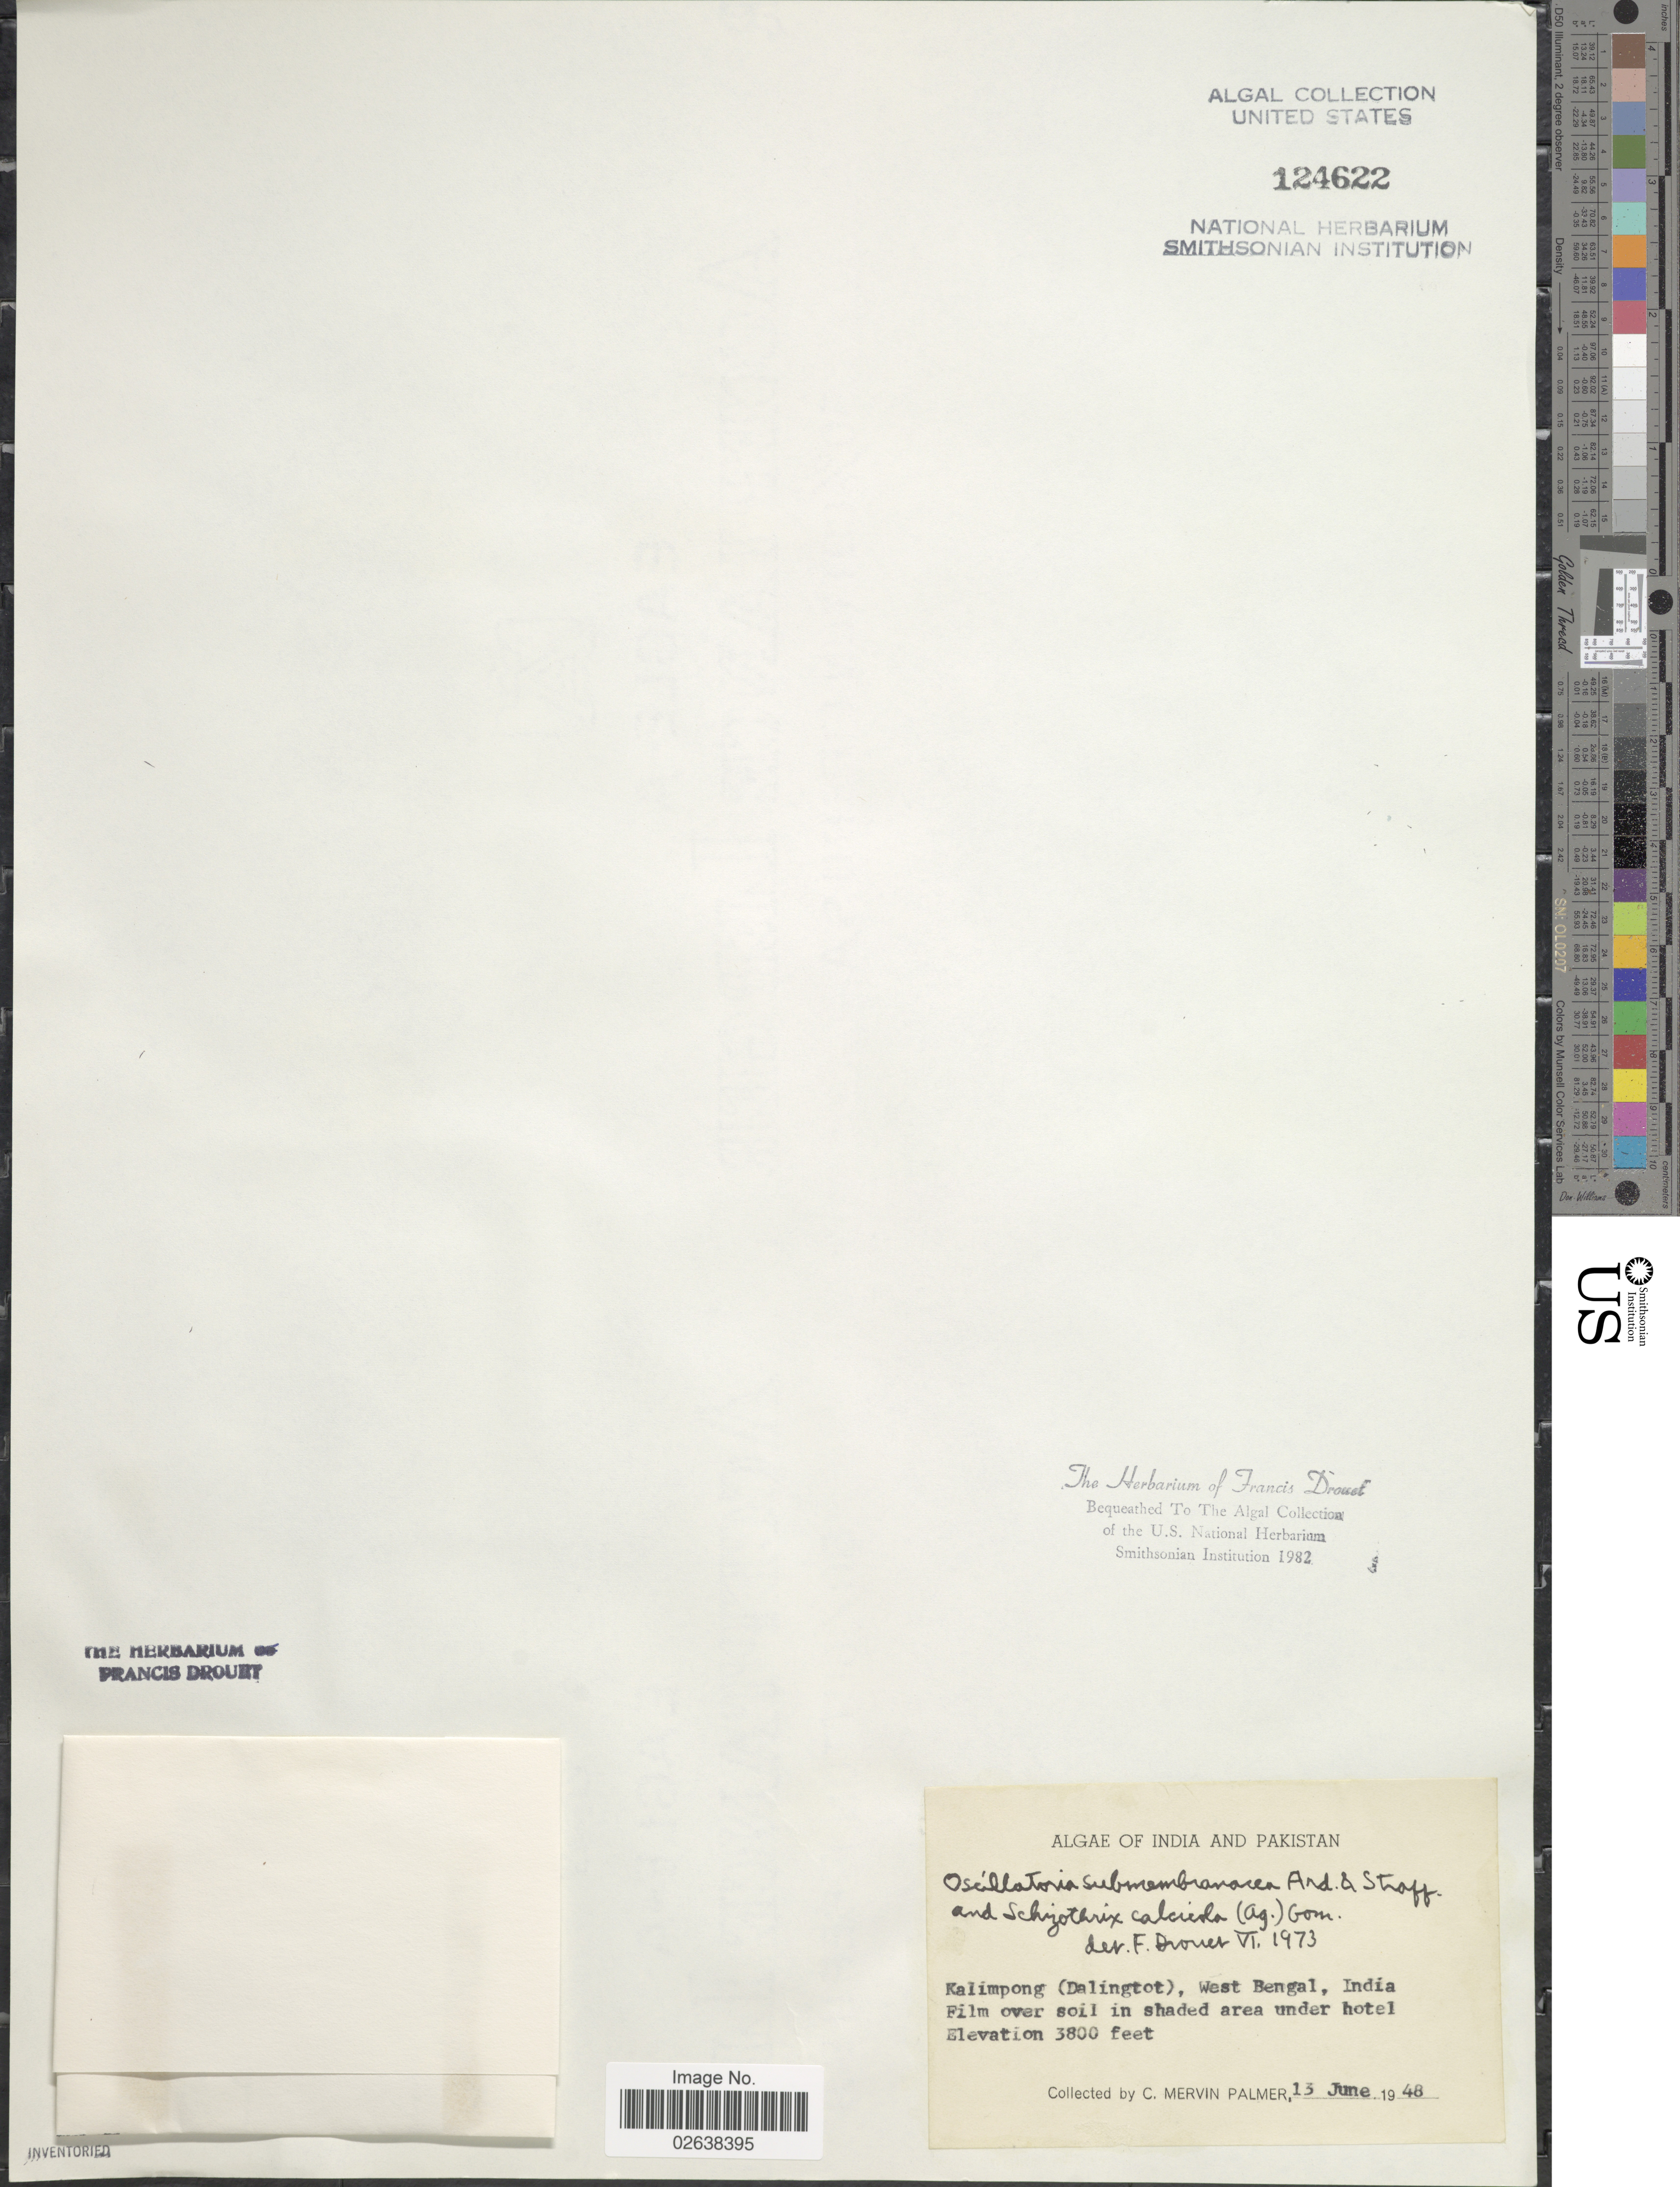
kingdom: Bacteria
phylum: Cyanobacteria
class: Cyanobacteriia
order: Cyanobacteriales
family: Oscillatoriaceae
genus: Oscillatoria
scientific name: Oscillatoria submembranacea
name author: Ardiss. & Strafforello ex Gomont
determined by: Drouet, F. E.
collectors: C. M. Palmer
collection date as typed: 13 Jun 1948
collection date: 1948-06-13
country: India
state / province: West Bengal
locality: Dalingtot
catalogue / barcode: US 124622